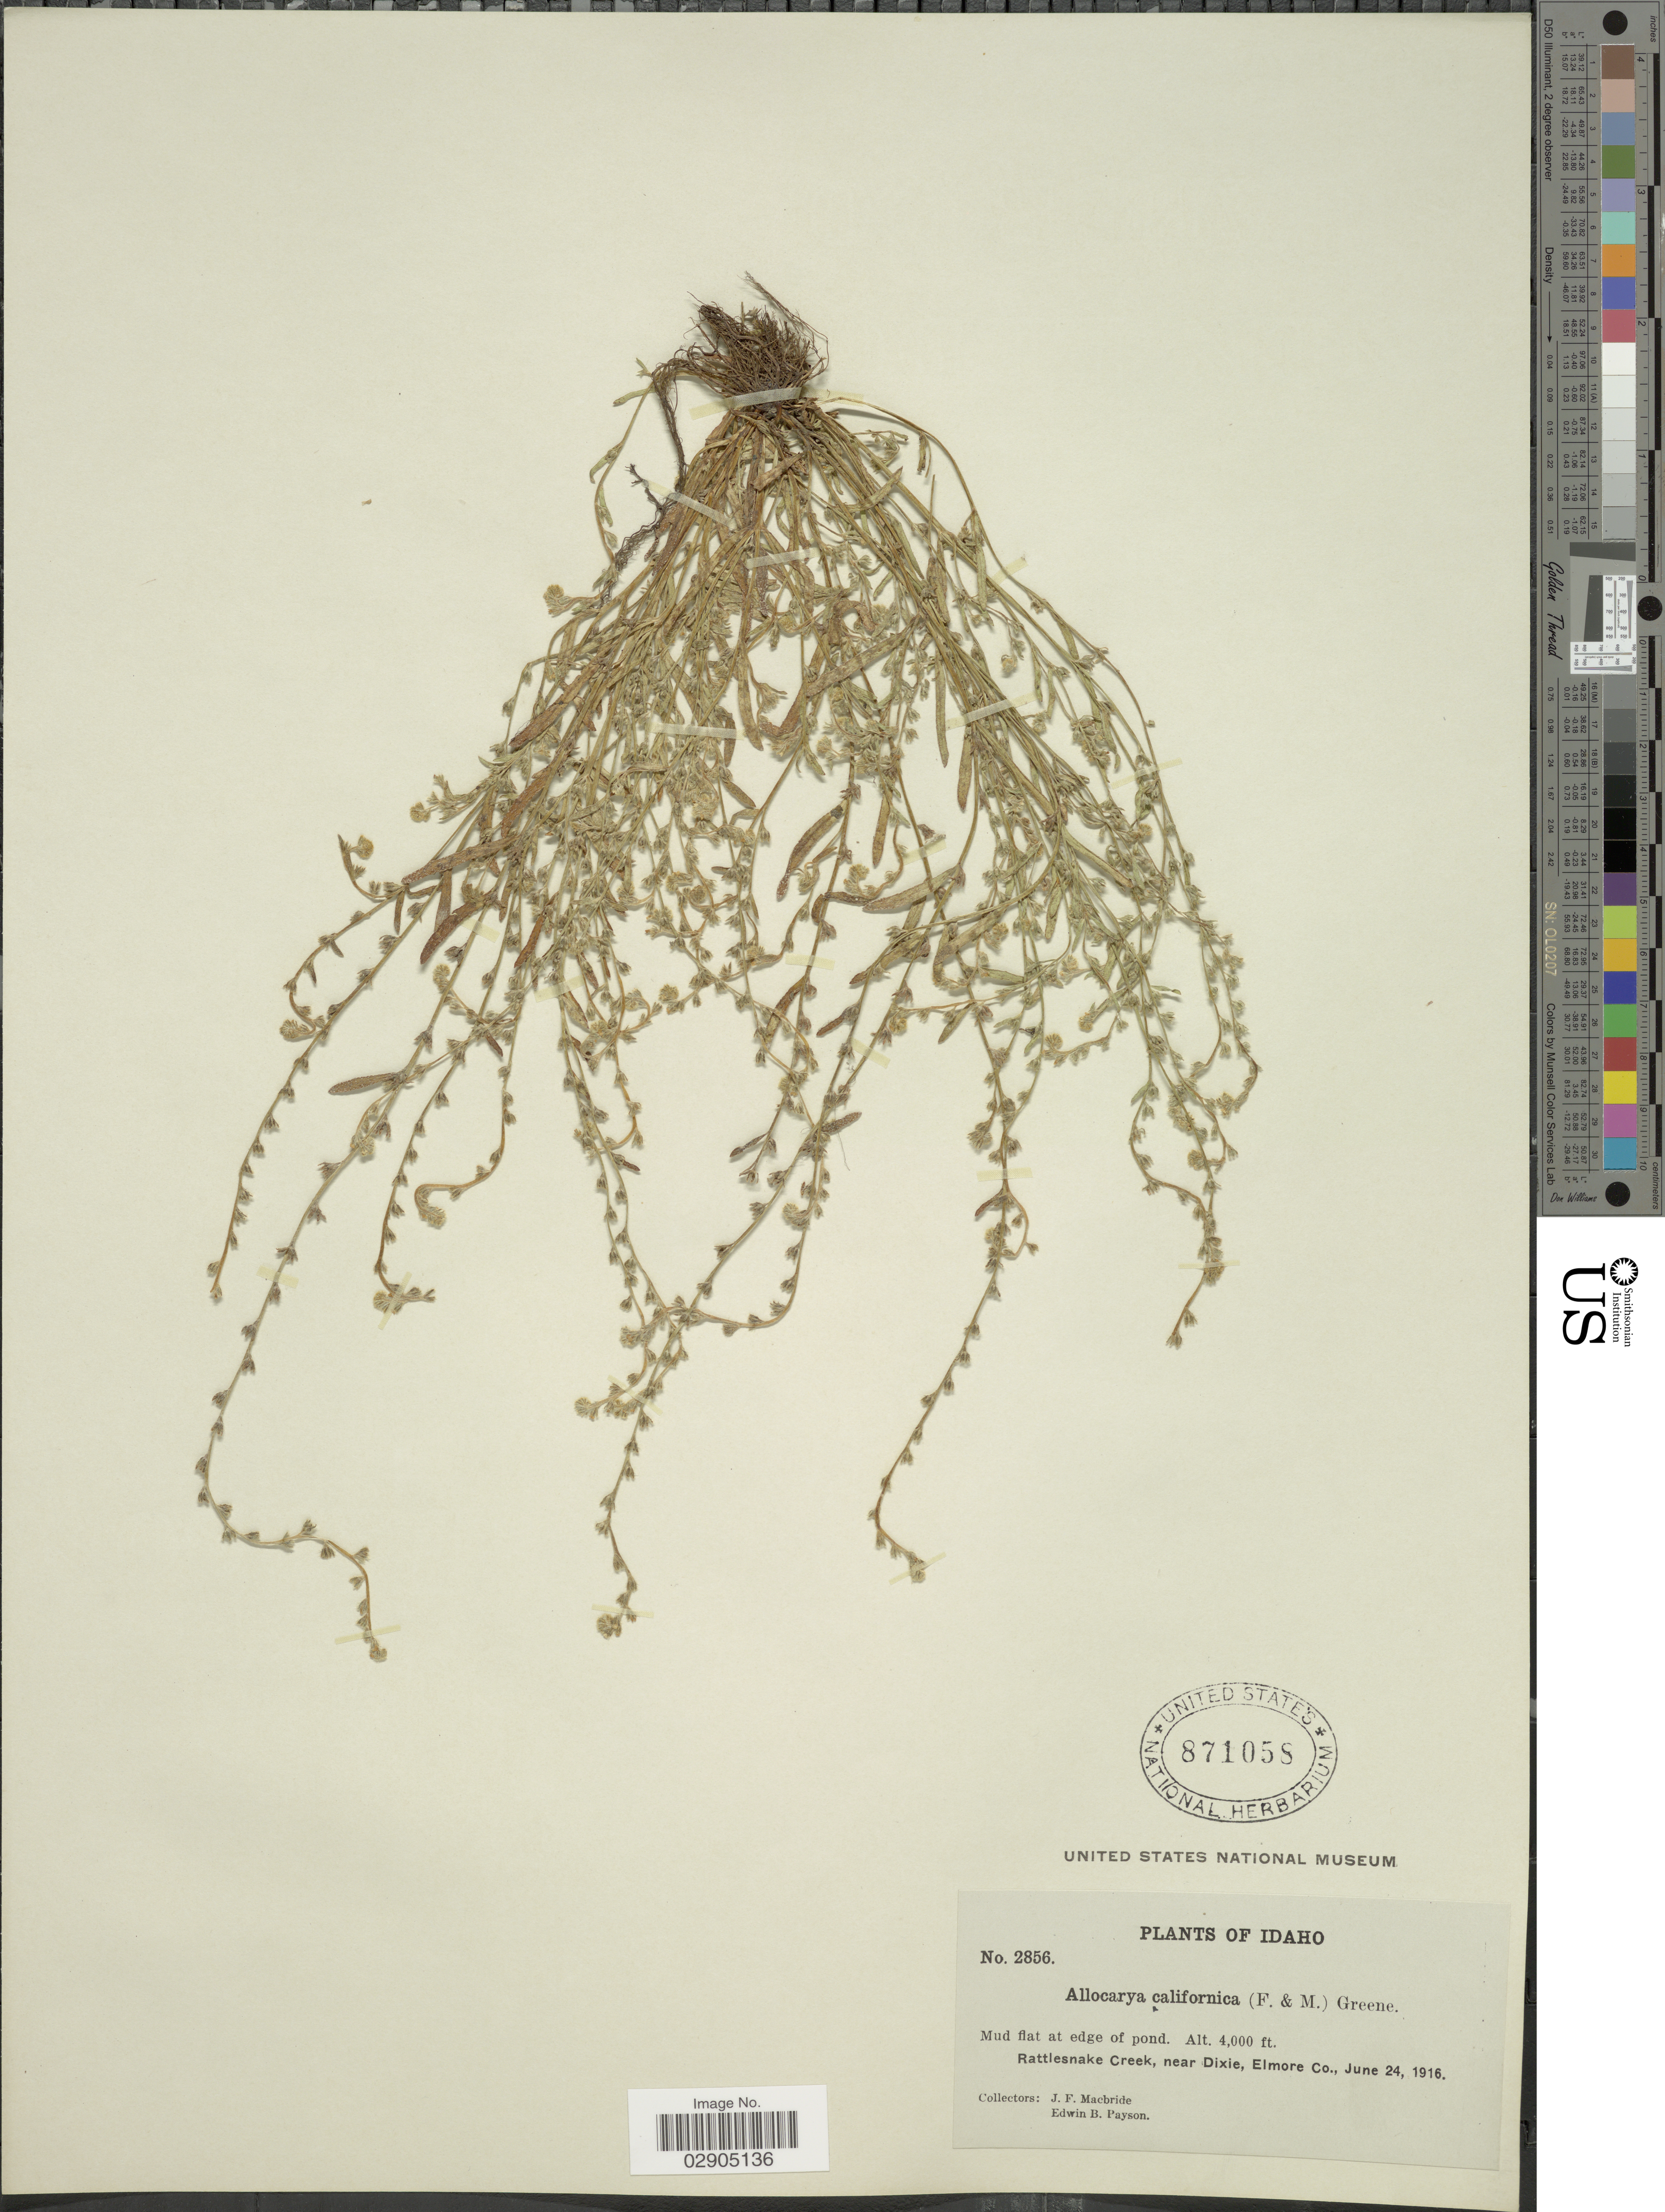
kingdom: Plantae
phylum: Tracheophyta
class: Magnoliopsida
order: Boraginales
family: Boraginaceae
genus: Allocarya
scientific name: Allocarya californica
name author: (Fisch. & C.A. Mey.) Greene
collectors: J. F. Macbride & E. B. Payson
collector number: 2856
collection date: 1916-06-24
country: United States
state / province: Idaho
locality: Rattlesnake Creek, near Dixie, Elmore Co.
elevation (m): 1219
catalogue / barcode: US 871058